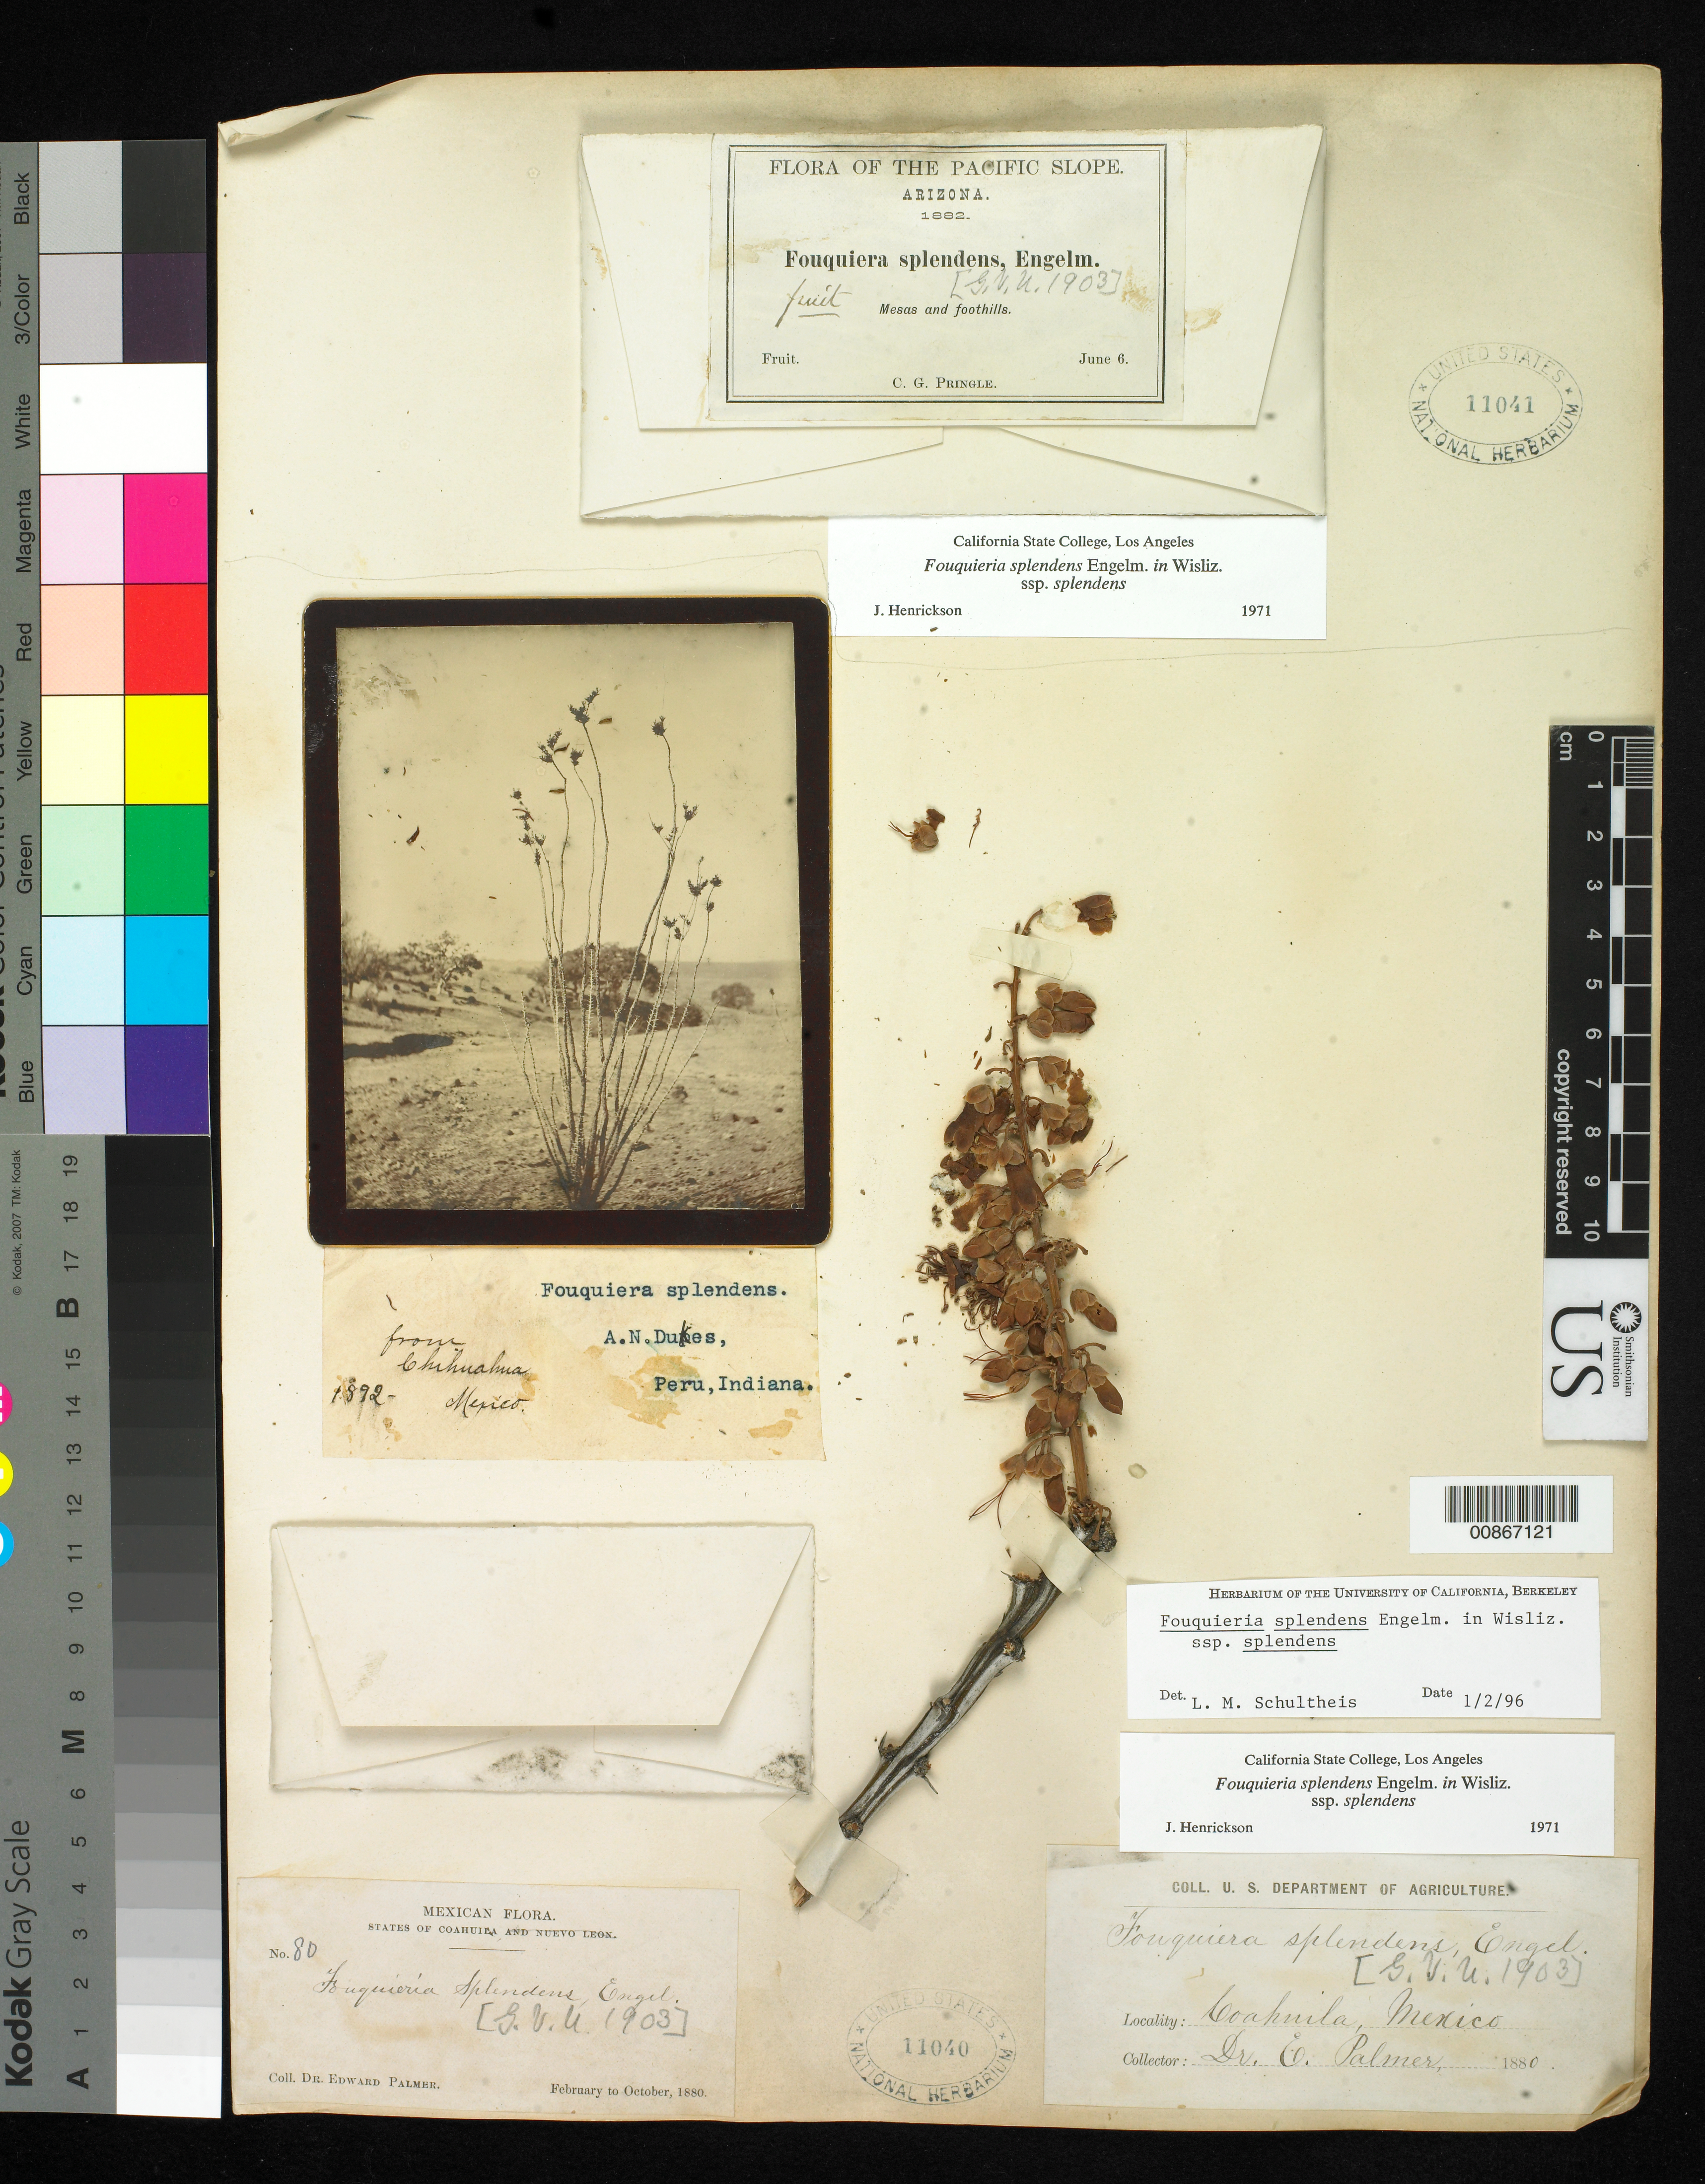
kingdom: Plantae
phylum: Tracheophyta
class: Magnoliopsida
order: Ericales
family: Fouquieriaceae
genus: Fouquieria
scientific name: Fouquieria splendens subsp. splendens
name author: Engelm.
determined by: Henrickson, James S.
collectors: C. G. Pringle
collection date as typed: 06 Jun 1882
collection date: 1882-06-06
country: United States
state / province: Arizona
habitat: Mesas and foothills.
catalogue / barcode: US 11041